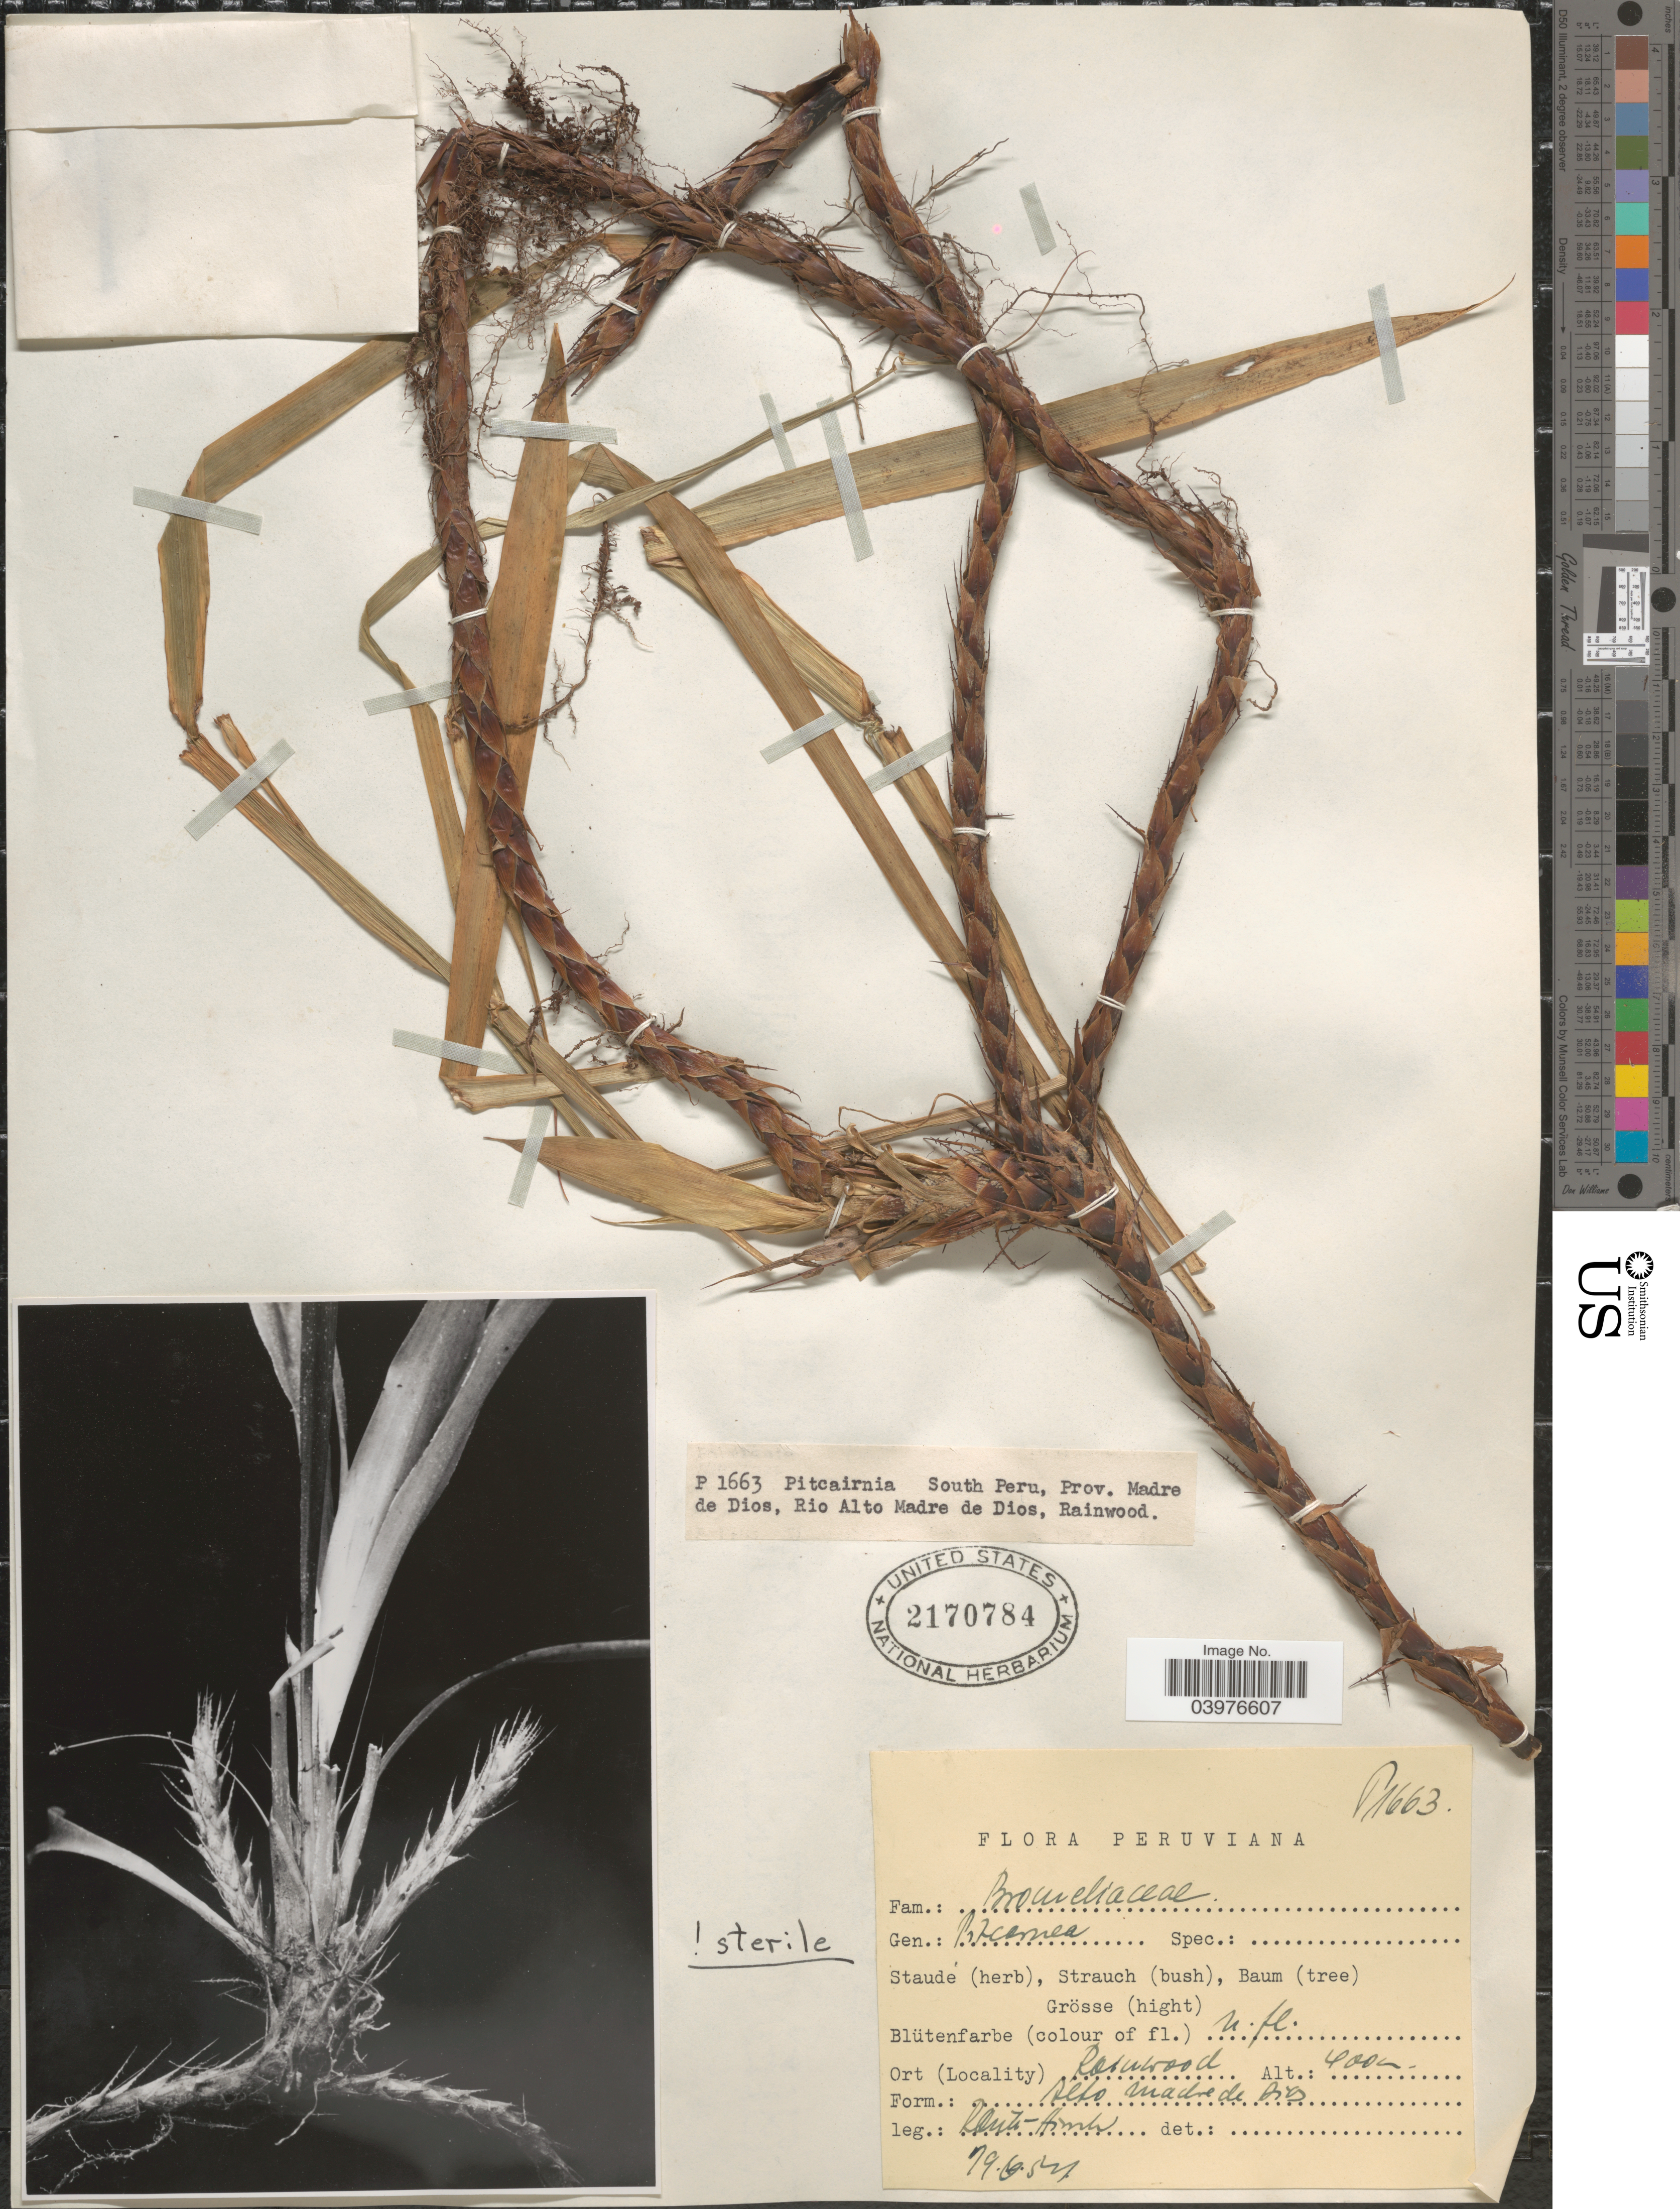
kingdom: Plantae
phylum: Tracheophyta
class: Liliopsida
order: Poales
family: Bromeliaceae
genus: Pitcairnia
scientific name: Pitcairnia sp.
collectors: -. Rauh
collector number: P 1663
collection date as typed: Transcribed d/m/y: 19/6/54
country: Peru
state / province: Madre de Dios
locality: South Peru, Rio Alto Madre de Dios, Rainwood.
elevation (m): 400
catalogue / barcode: US 2170784